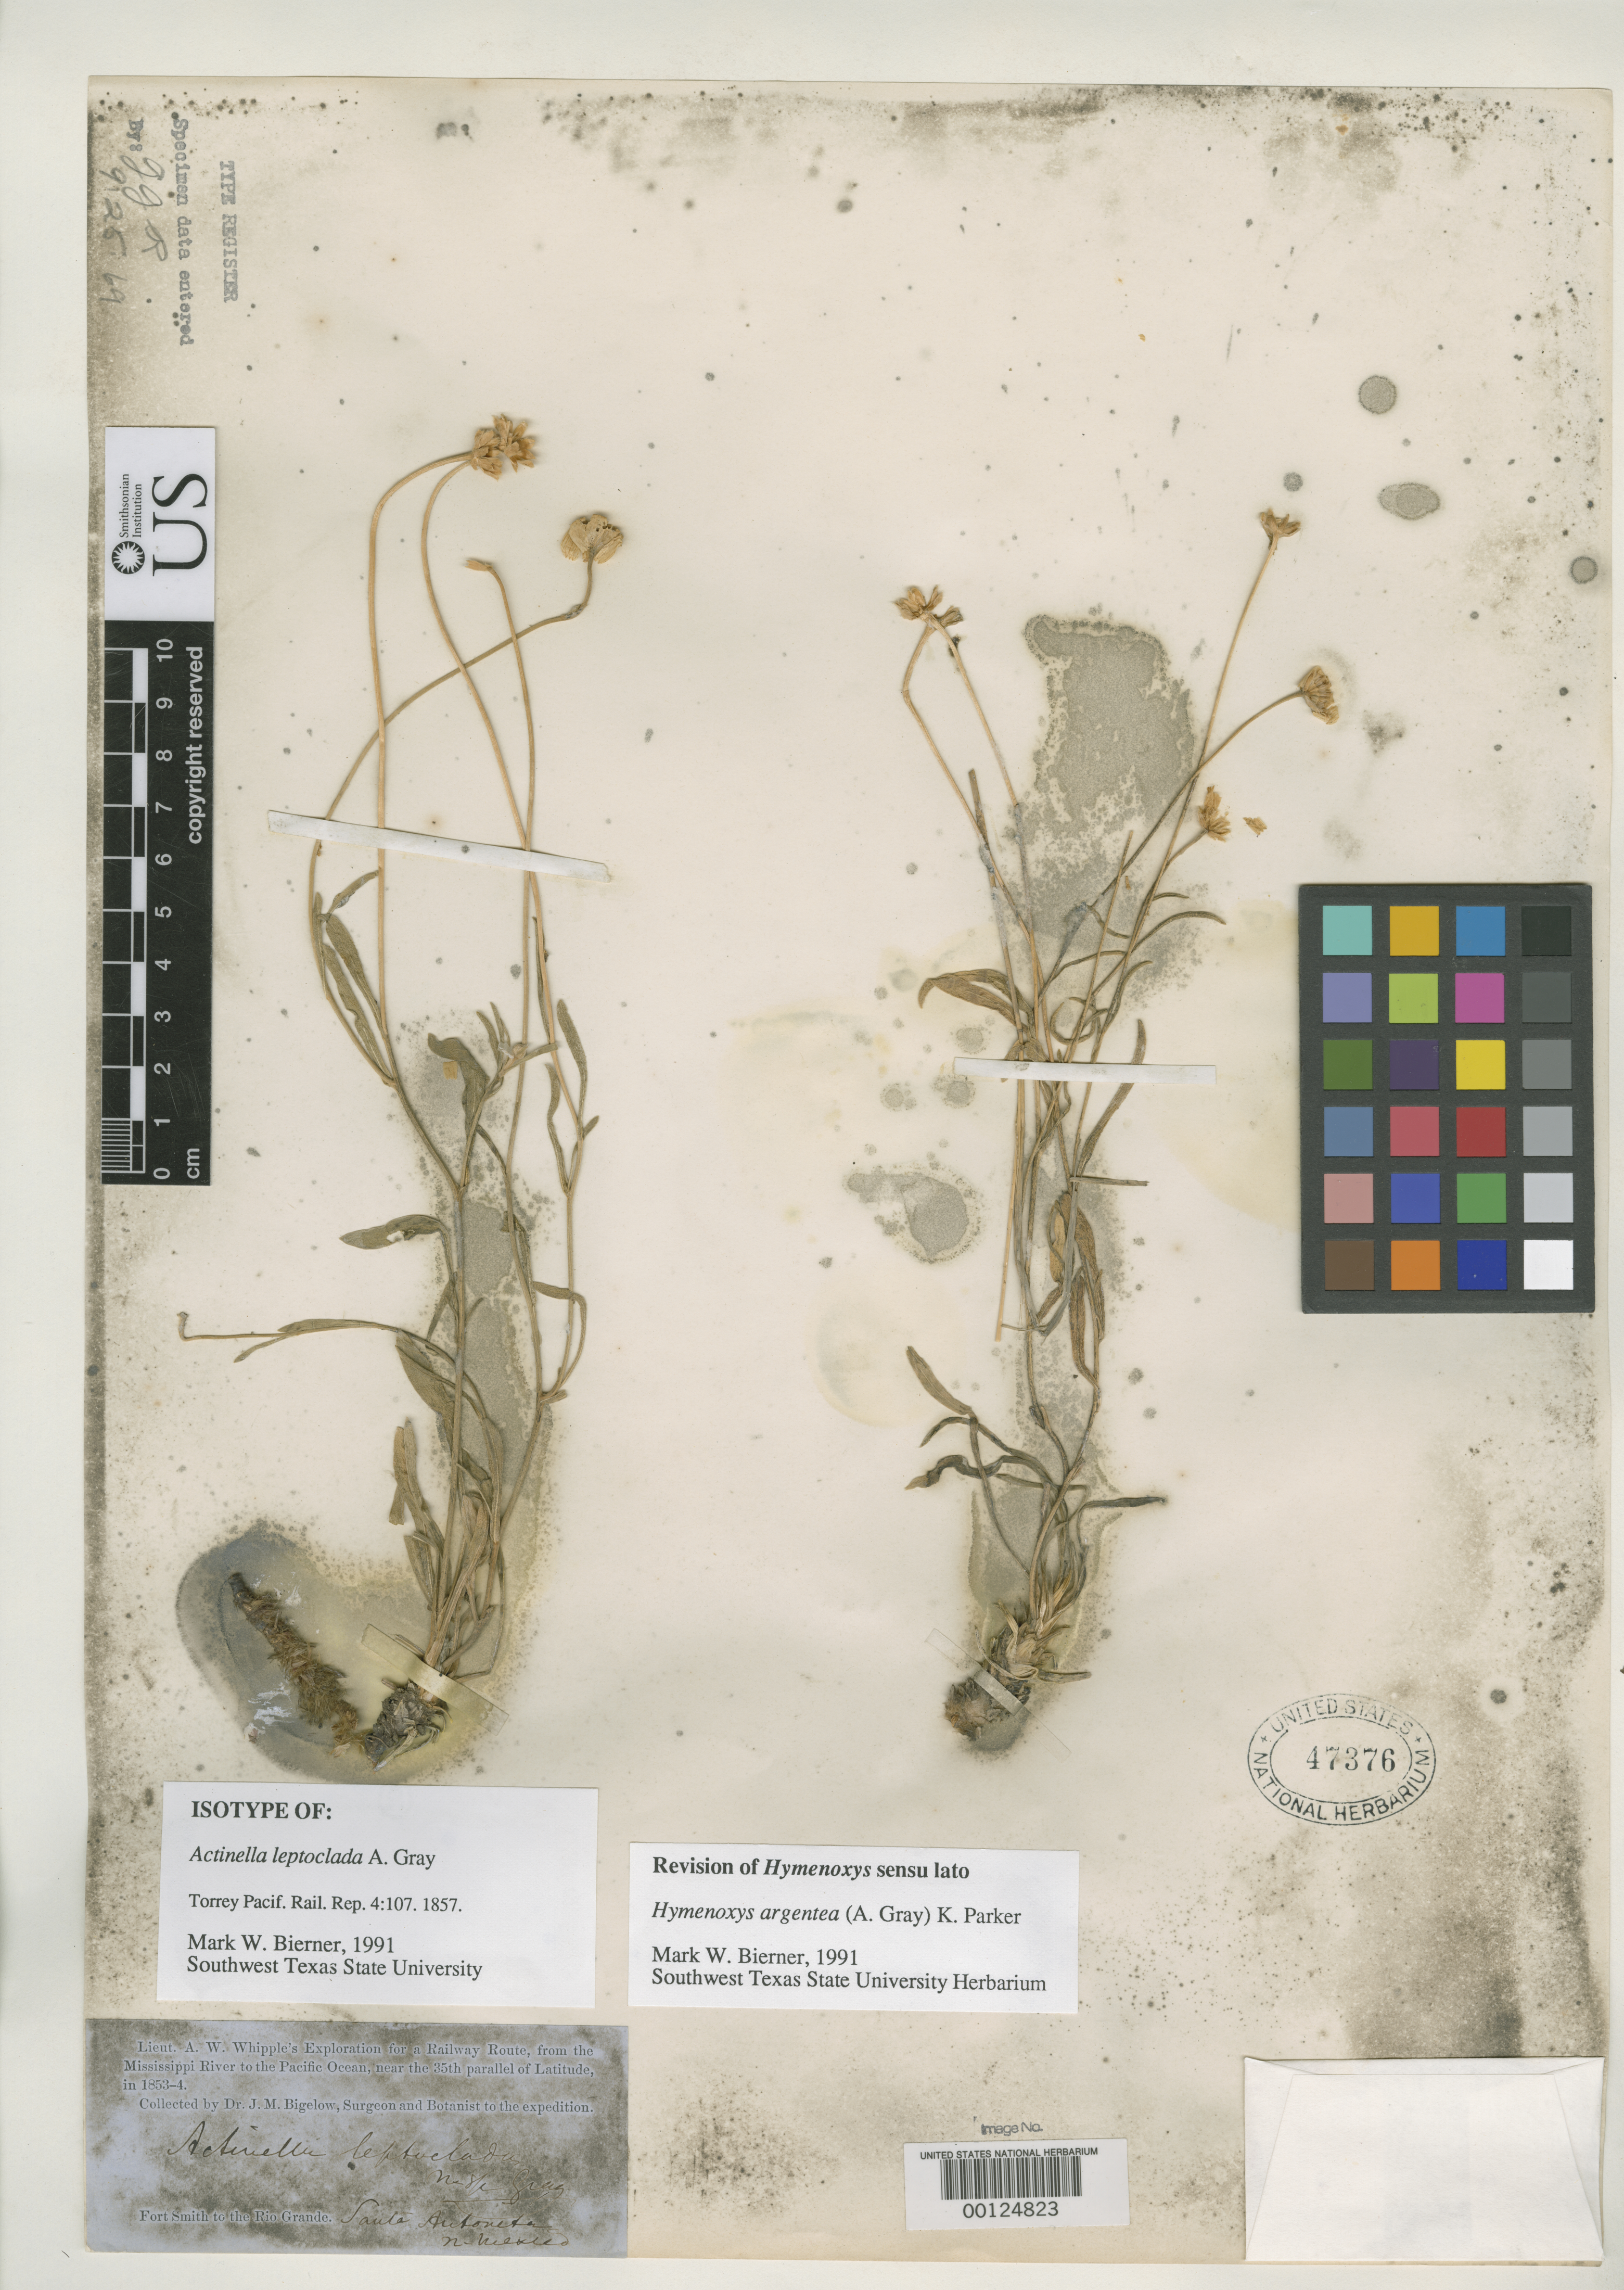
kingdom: Plantae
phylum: Tracheophyta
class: Magnoliopsida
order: Asterales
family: Asteraceae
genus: Actinella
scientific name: Actinella leptoclada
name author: A. Gray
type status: Isotype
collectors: J. M. Bigelow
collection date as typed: Oct 1853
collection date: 1853-10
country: United States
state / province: New Mexico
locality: Santa Antonita.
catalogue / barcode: US 47376